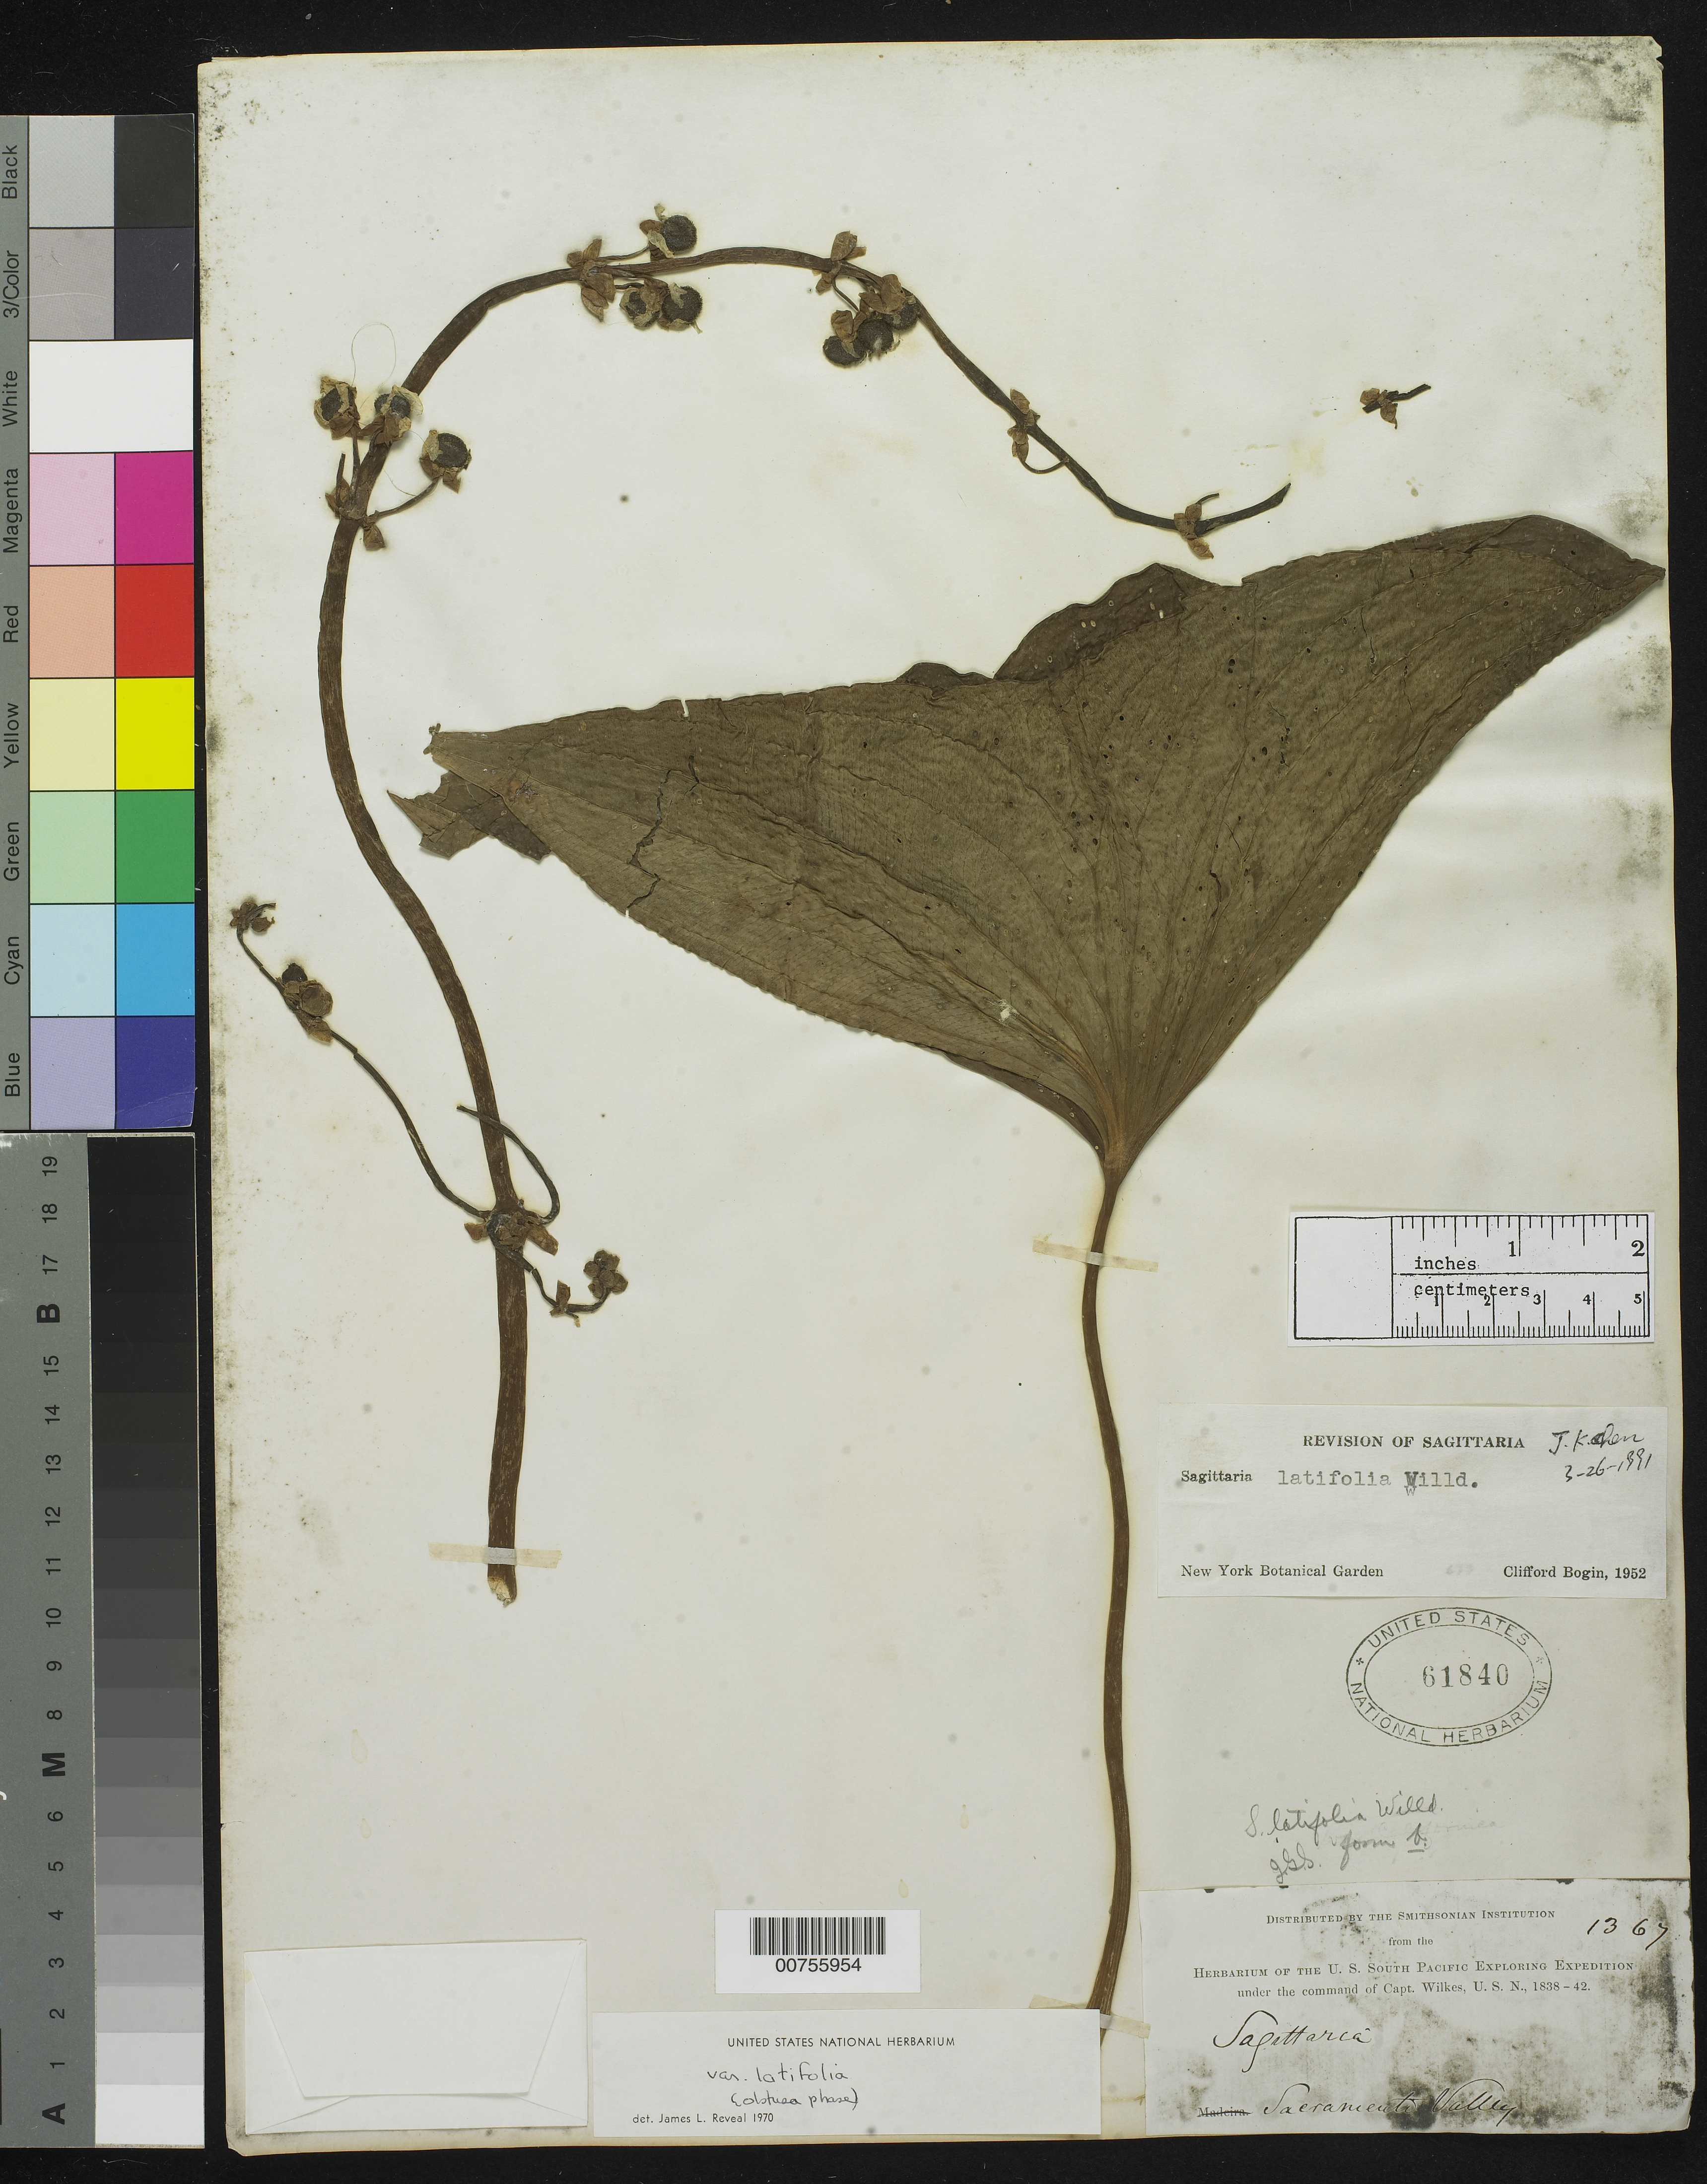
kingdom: Plantae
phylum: Tracheophyta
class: Liliopsida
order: Alismatales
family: Alismataceae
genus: Sagittaria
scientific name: Sagittaria latifolia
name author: Willd.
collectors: Wilkes Explor. Exped.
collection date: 1838/1842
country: United States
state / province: California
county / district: Sacramento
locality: Sacramento Valley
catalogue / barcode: US 61840